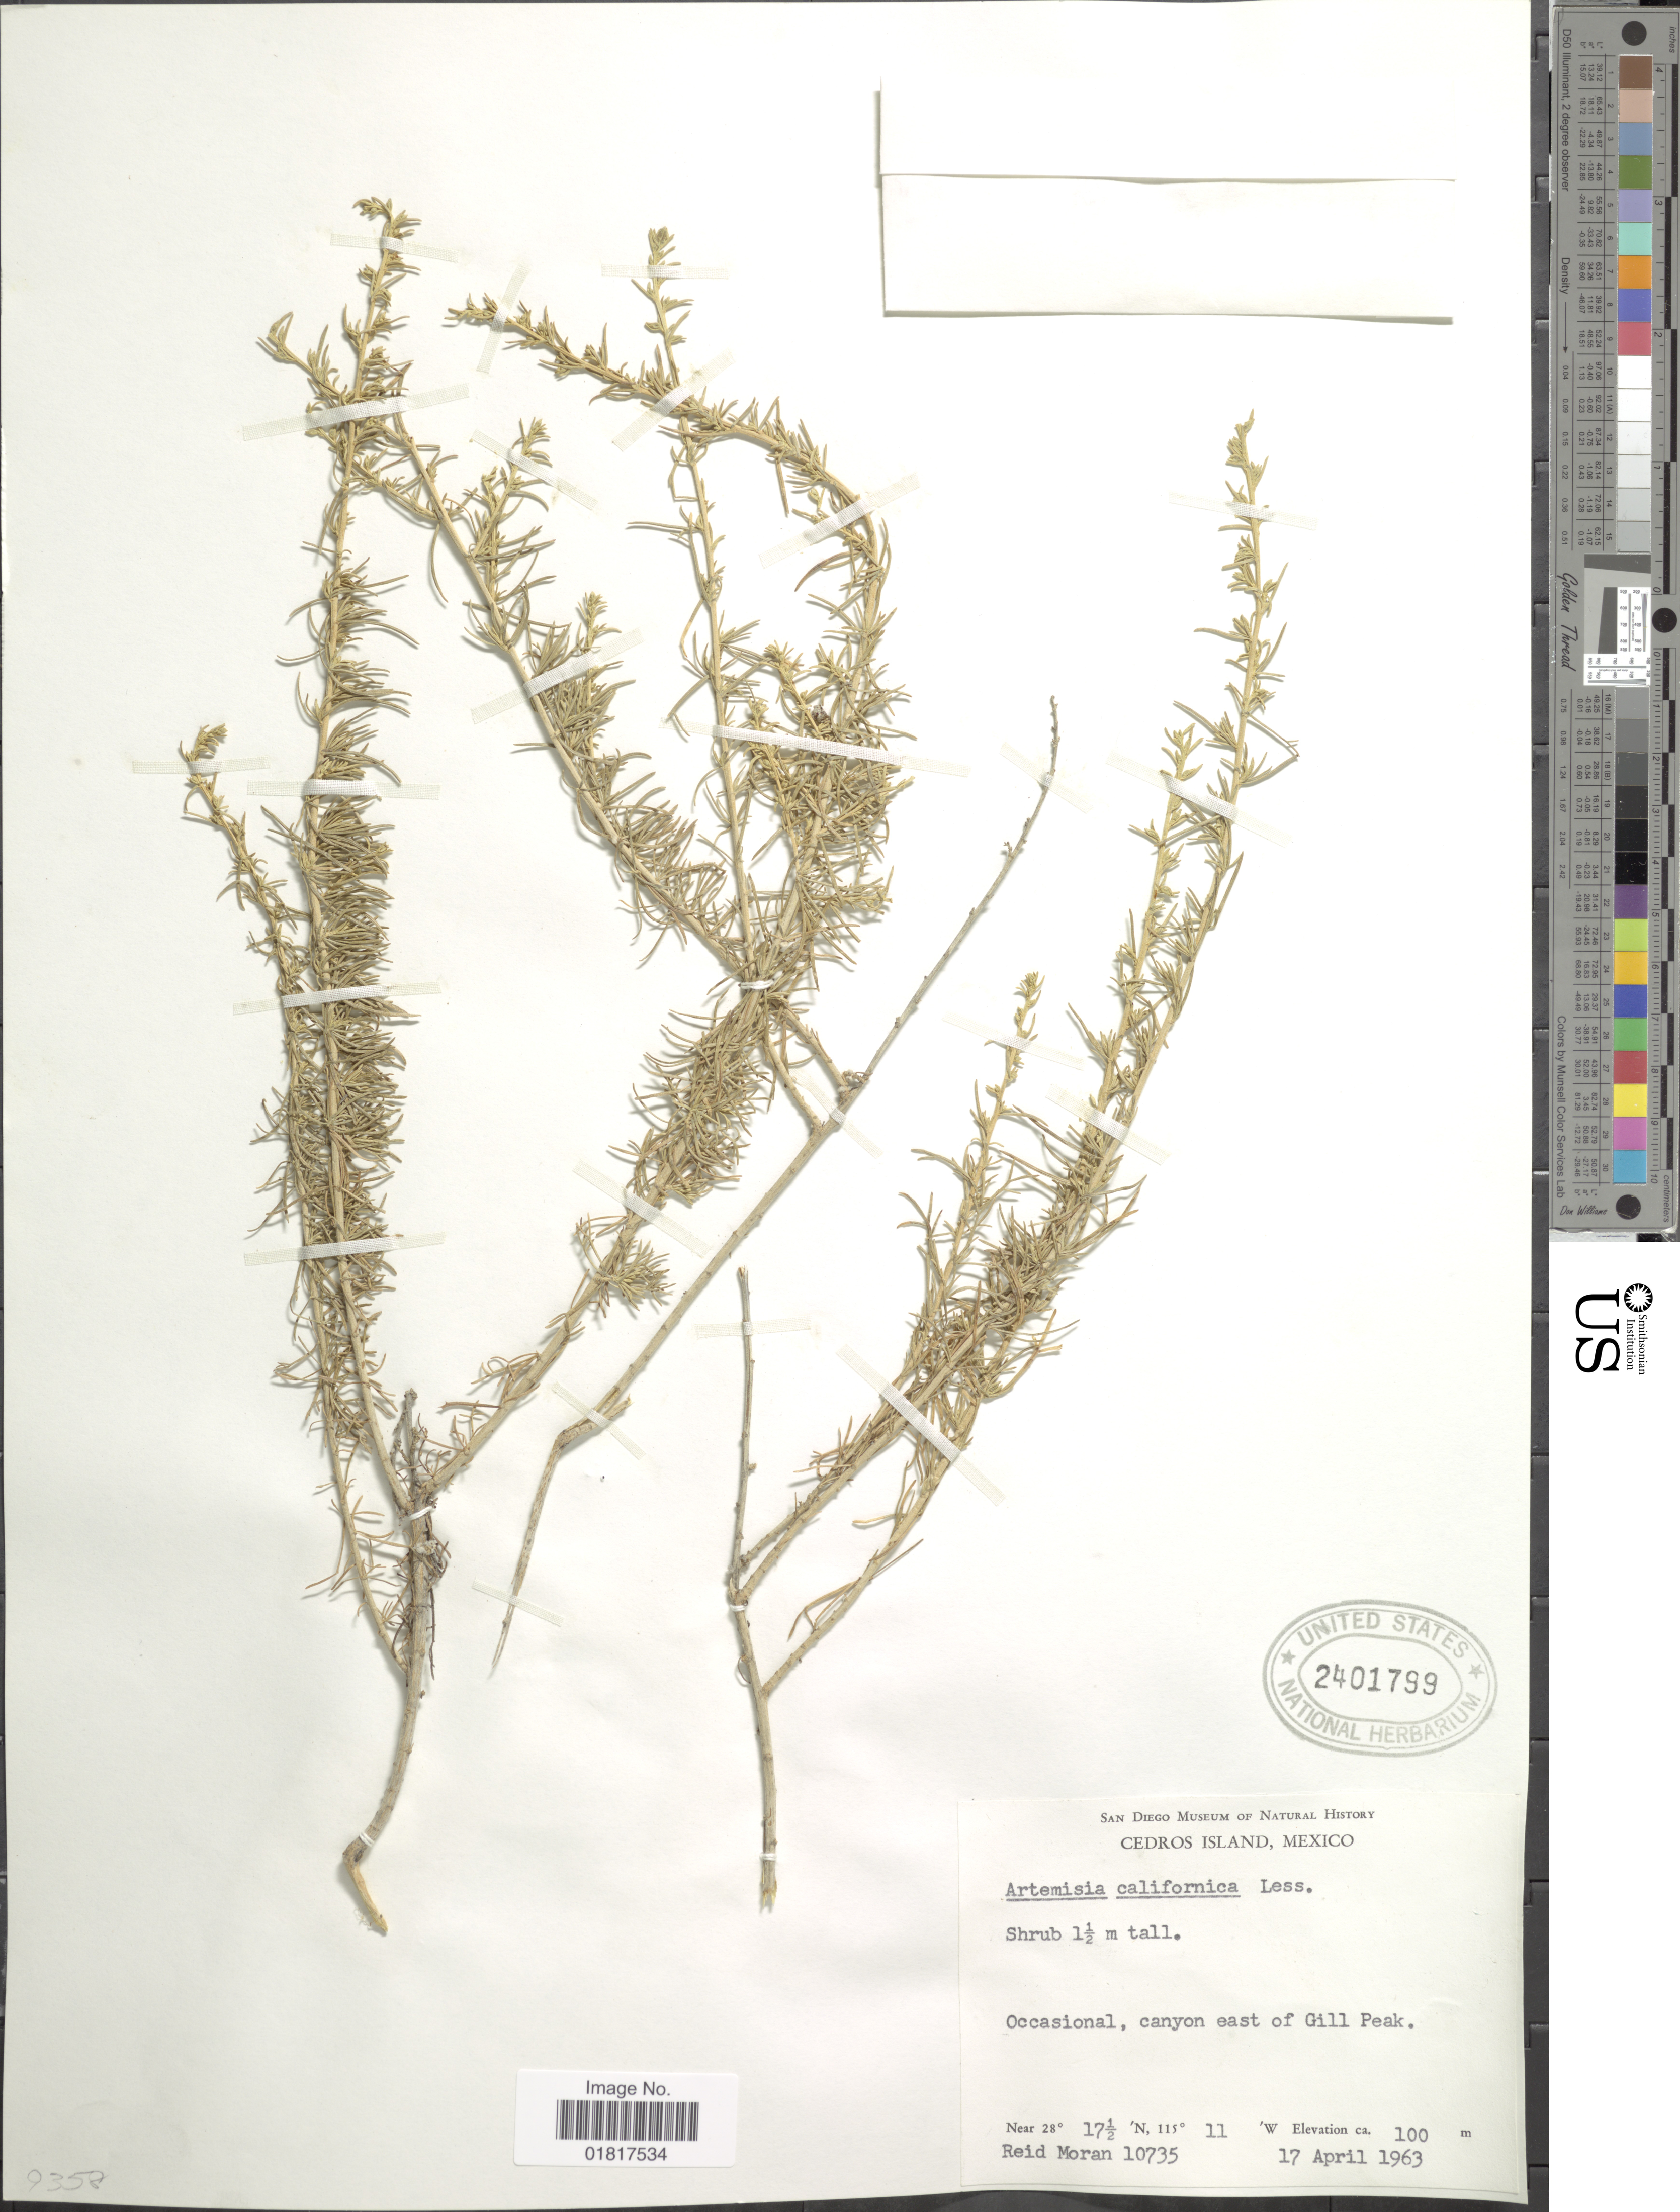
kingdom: Plantae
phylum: Tracheophyta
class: Magnoliopsida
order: Asterales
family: Asteraceae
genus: Artemisia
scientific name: Artemisia californica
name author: Less.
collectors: R. V. Moran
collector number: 10735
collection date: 1963-04-17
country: Mexico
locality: Cedros Island, Occasional, canyon east of Gill Peak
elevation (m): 100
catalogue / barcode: US 2401799